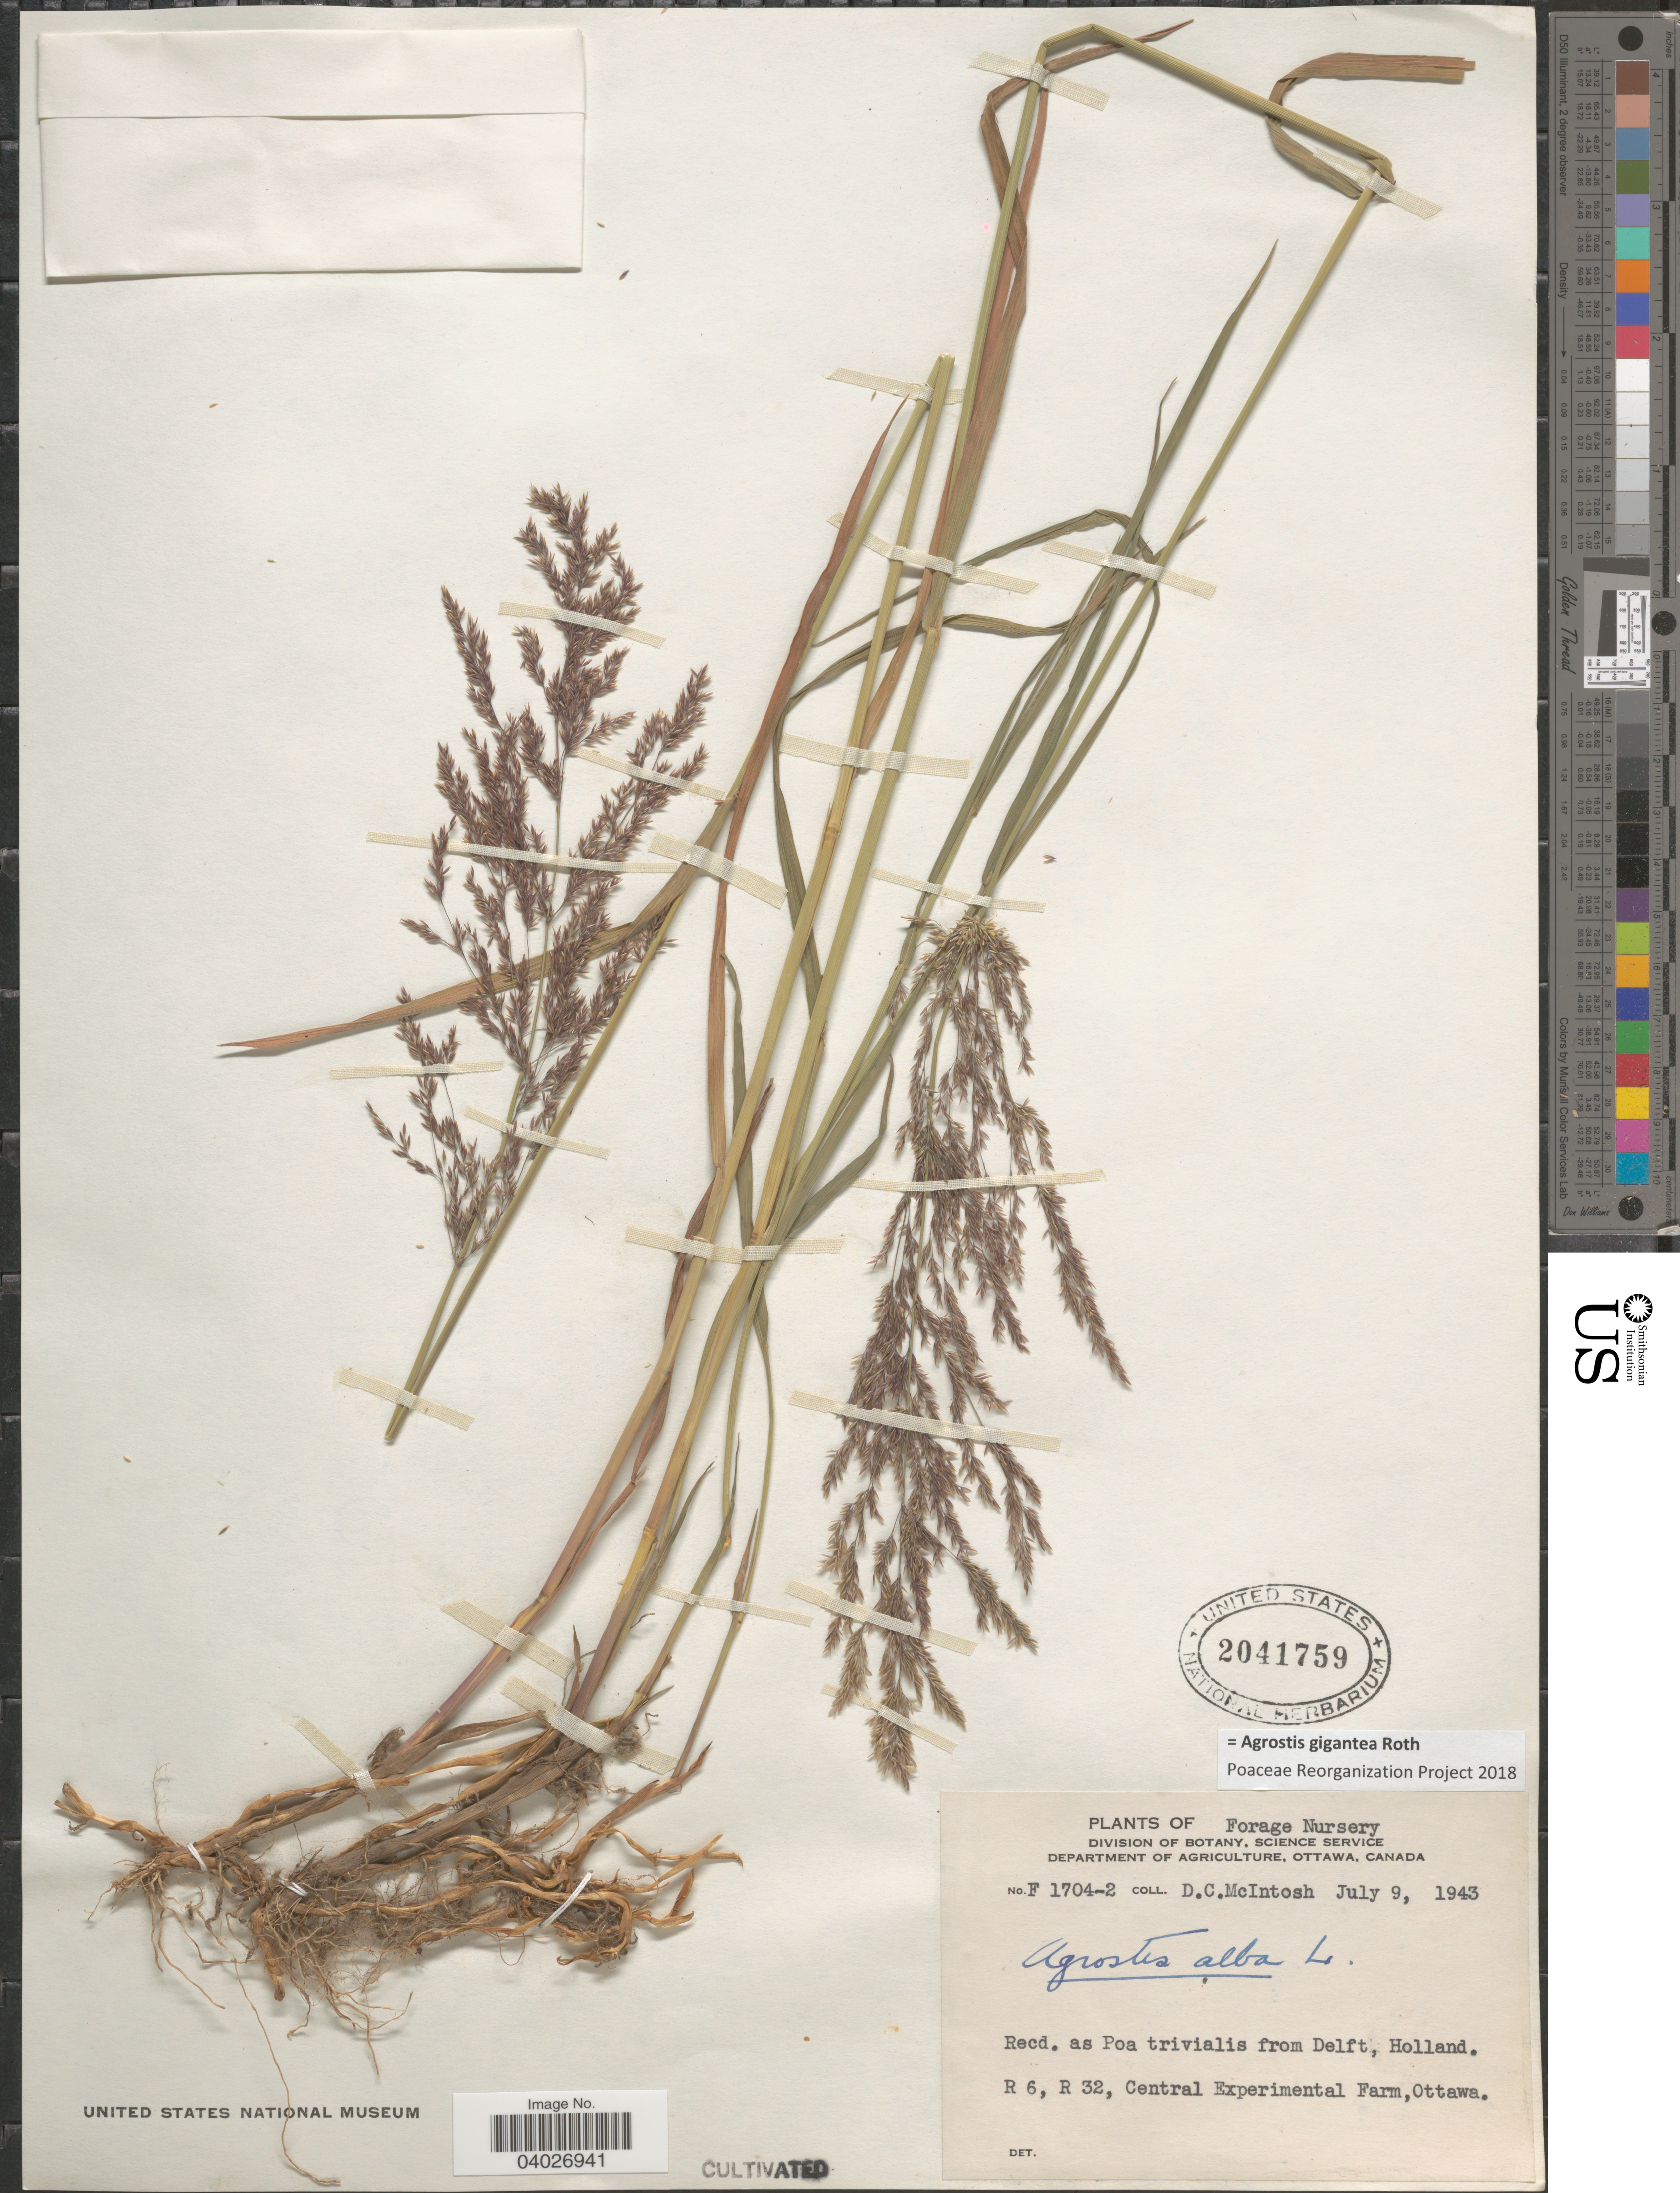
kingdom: Plantae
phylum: Tracheophyta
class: Liliopsida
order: Poales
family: Poaceae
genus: Agrostis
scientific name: Agrostis gigantea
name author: Roth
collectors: D. McIntosh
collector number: F 1704-2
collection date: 1943-07-09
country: Canada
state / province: Ontario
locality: Forage Nursery. R 6, R 32, Central Experimental Farm, Ottawa.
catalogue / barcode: US 2041759